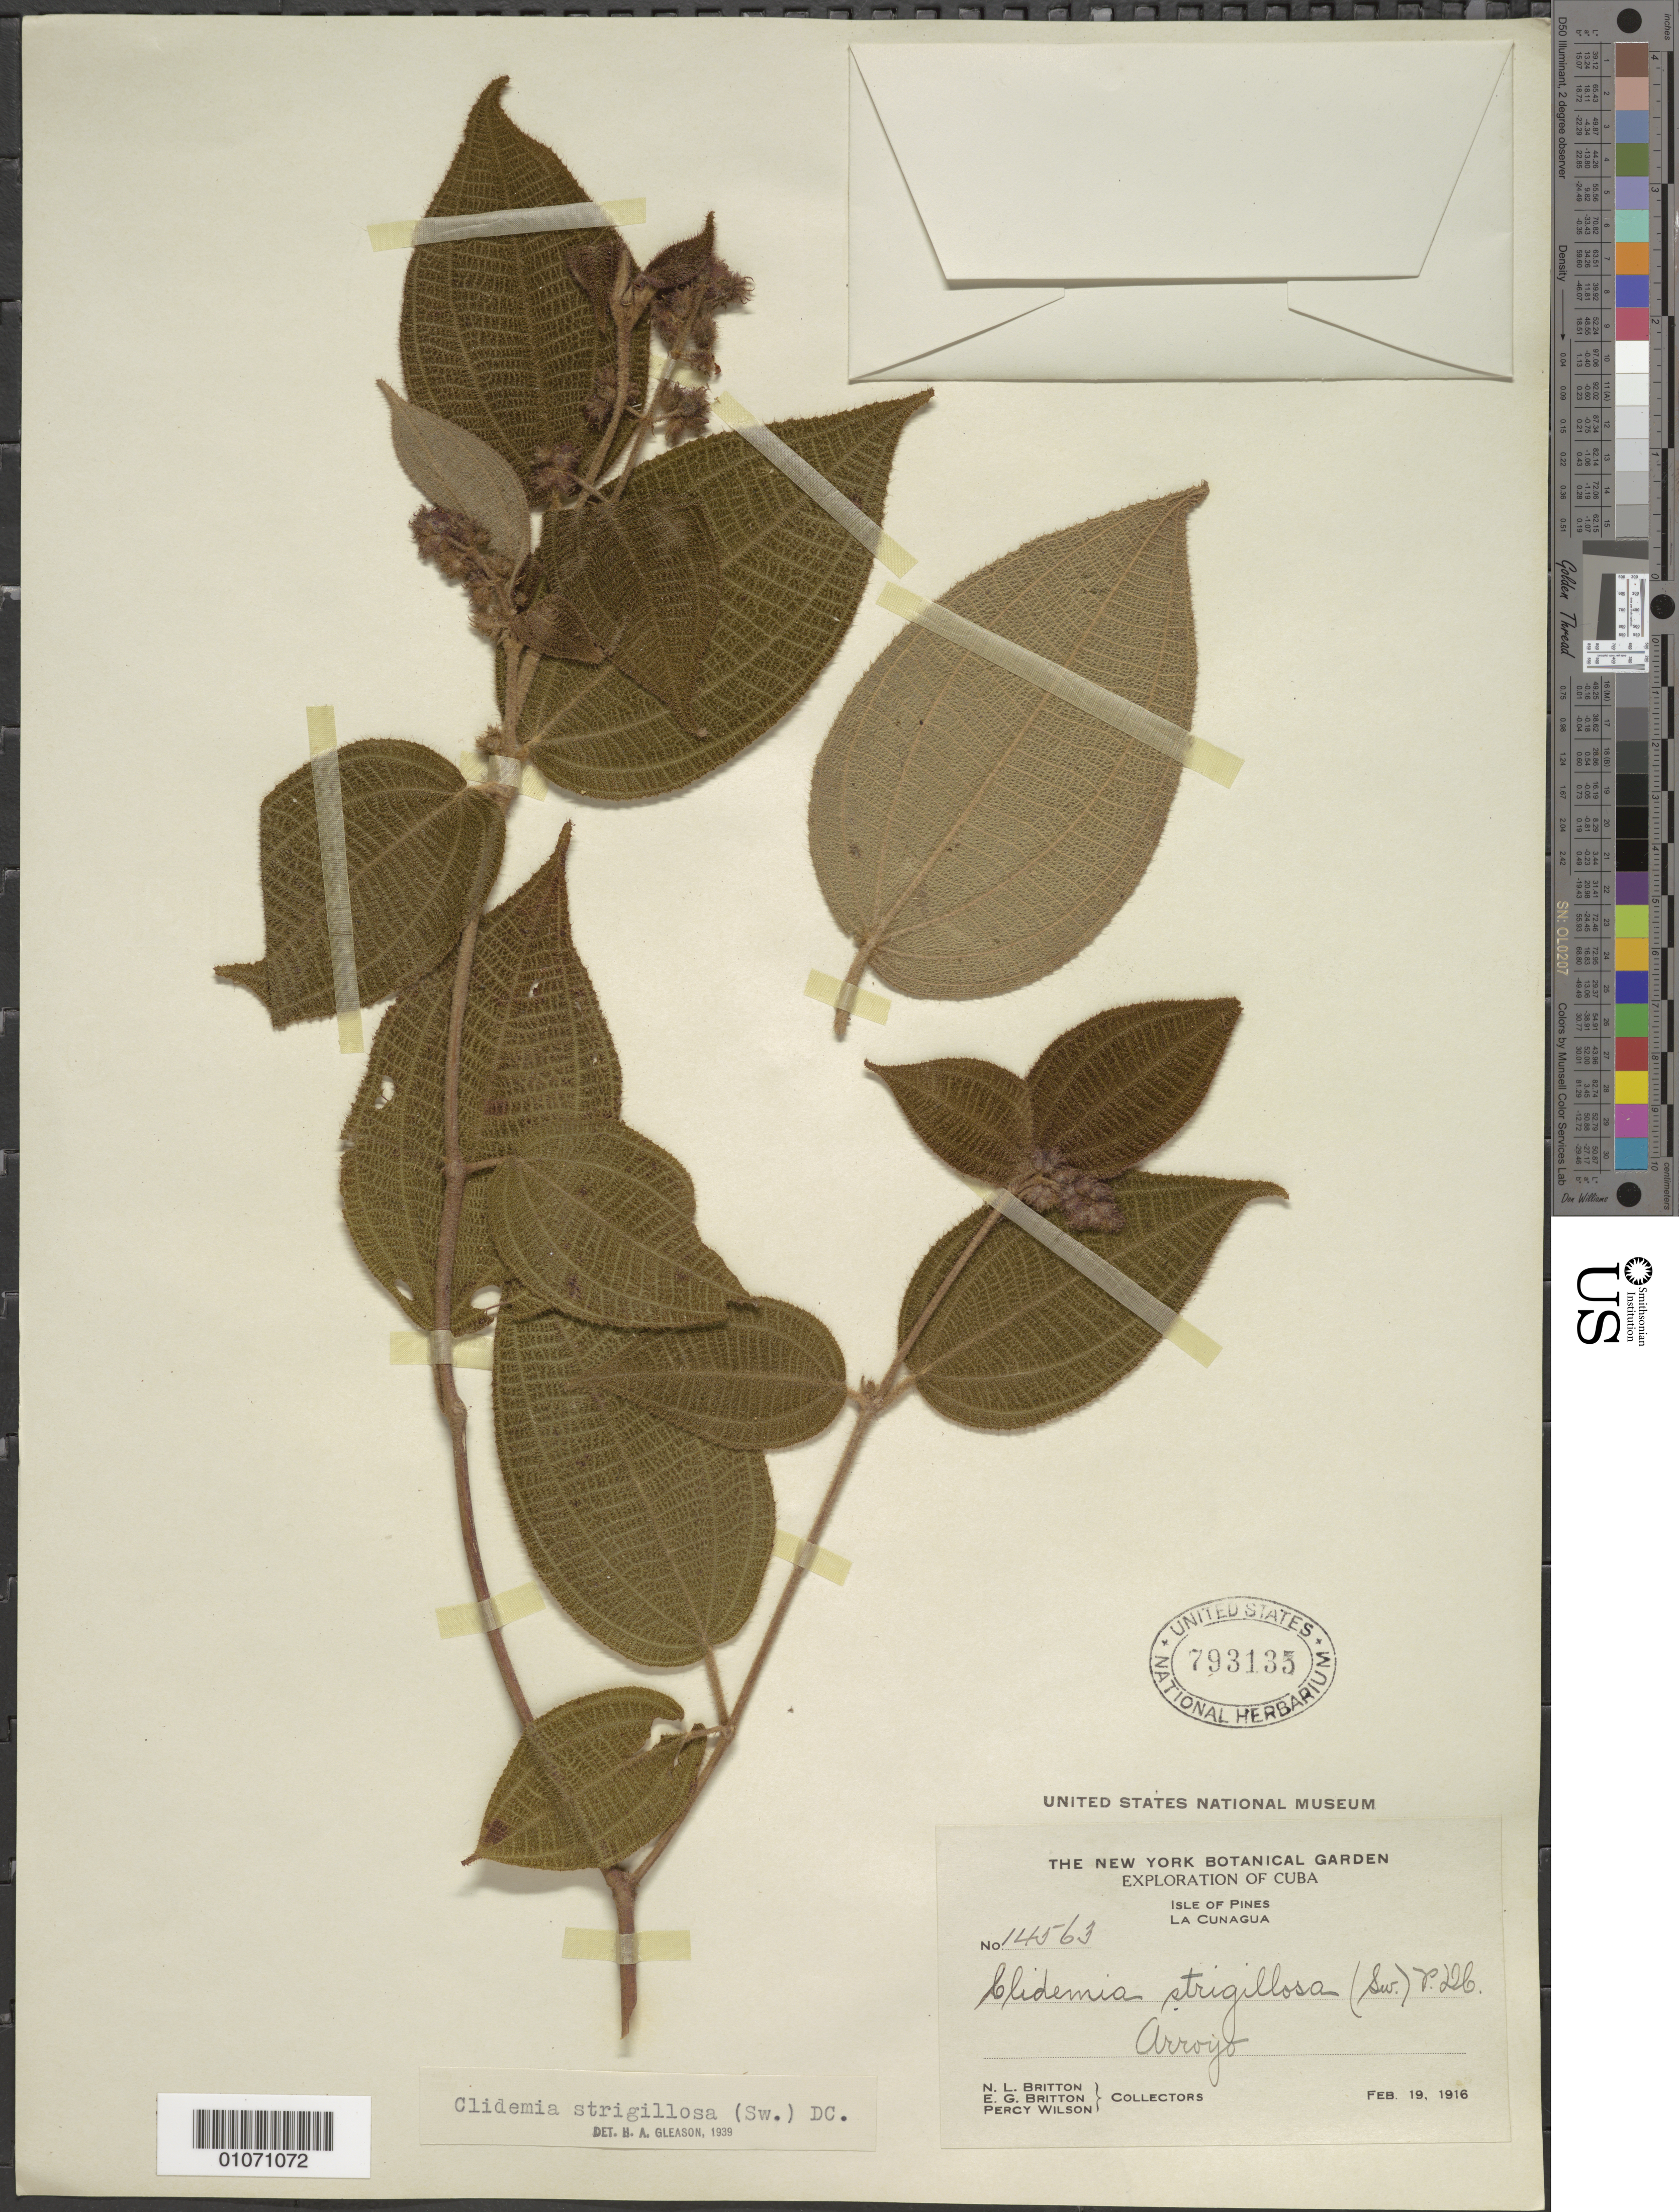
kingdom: Plantae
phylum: Tracheophyta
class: Magnoliopsida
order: Myrtales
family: Melastomataceae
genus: Clidemia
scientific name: Clidemia strigillosa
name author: (Sw.) DC.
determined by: Gleason, H. A.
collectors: N. Britton, E. G. Britton & P. Wilson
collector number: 14563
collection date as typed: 19 Feb 1916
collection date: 1916-02-19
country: Cuba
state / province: Isla de La Juventud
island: Isla de la Juventud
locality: La Cunagua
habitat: Arroyo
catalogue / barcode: US 793135